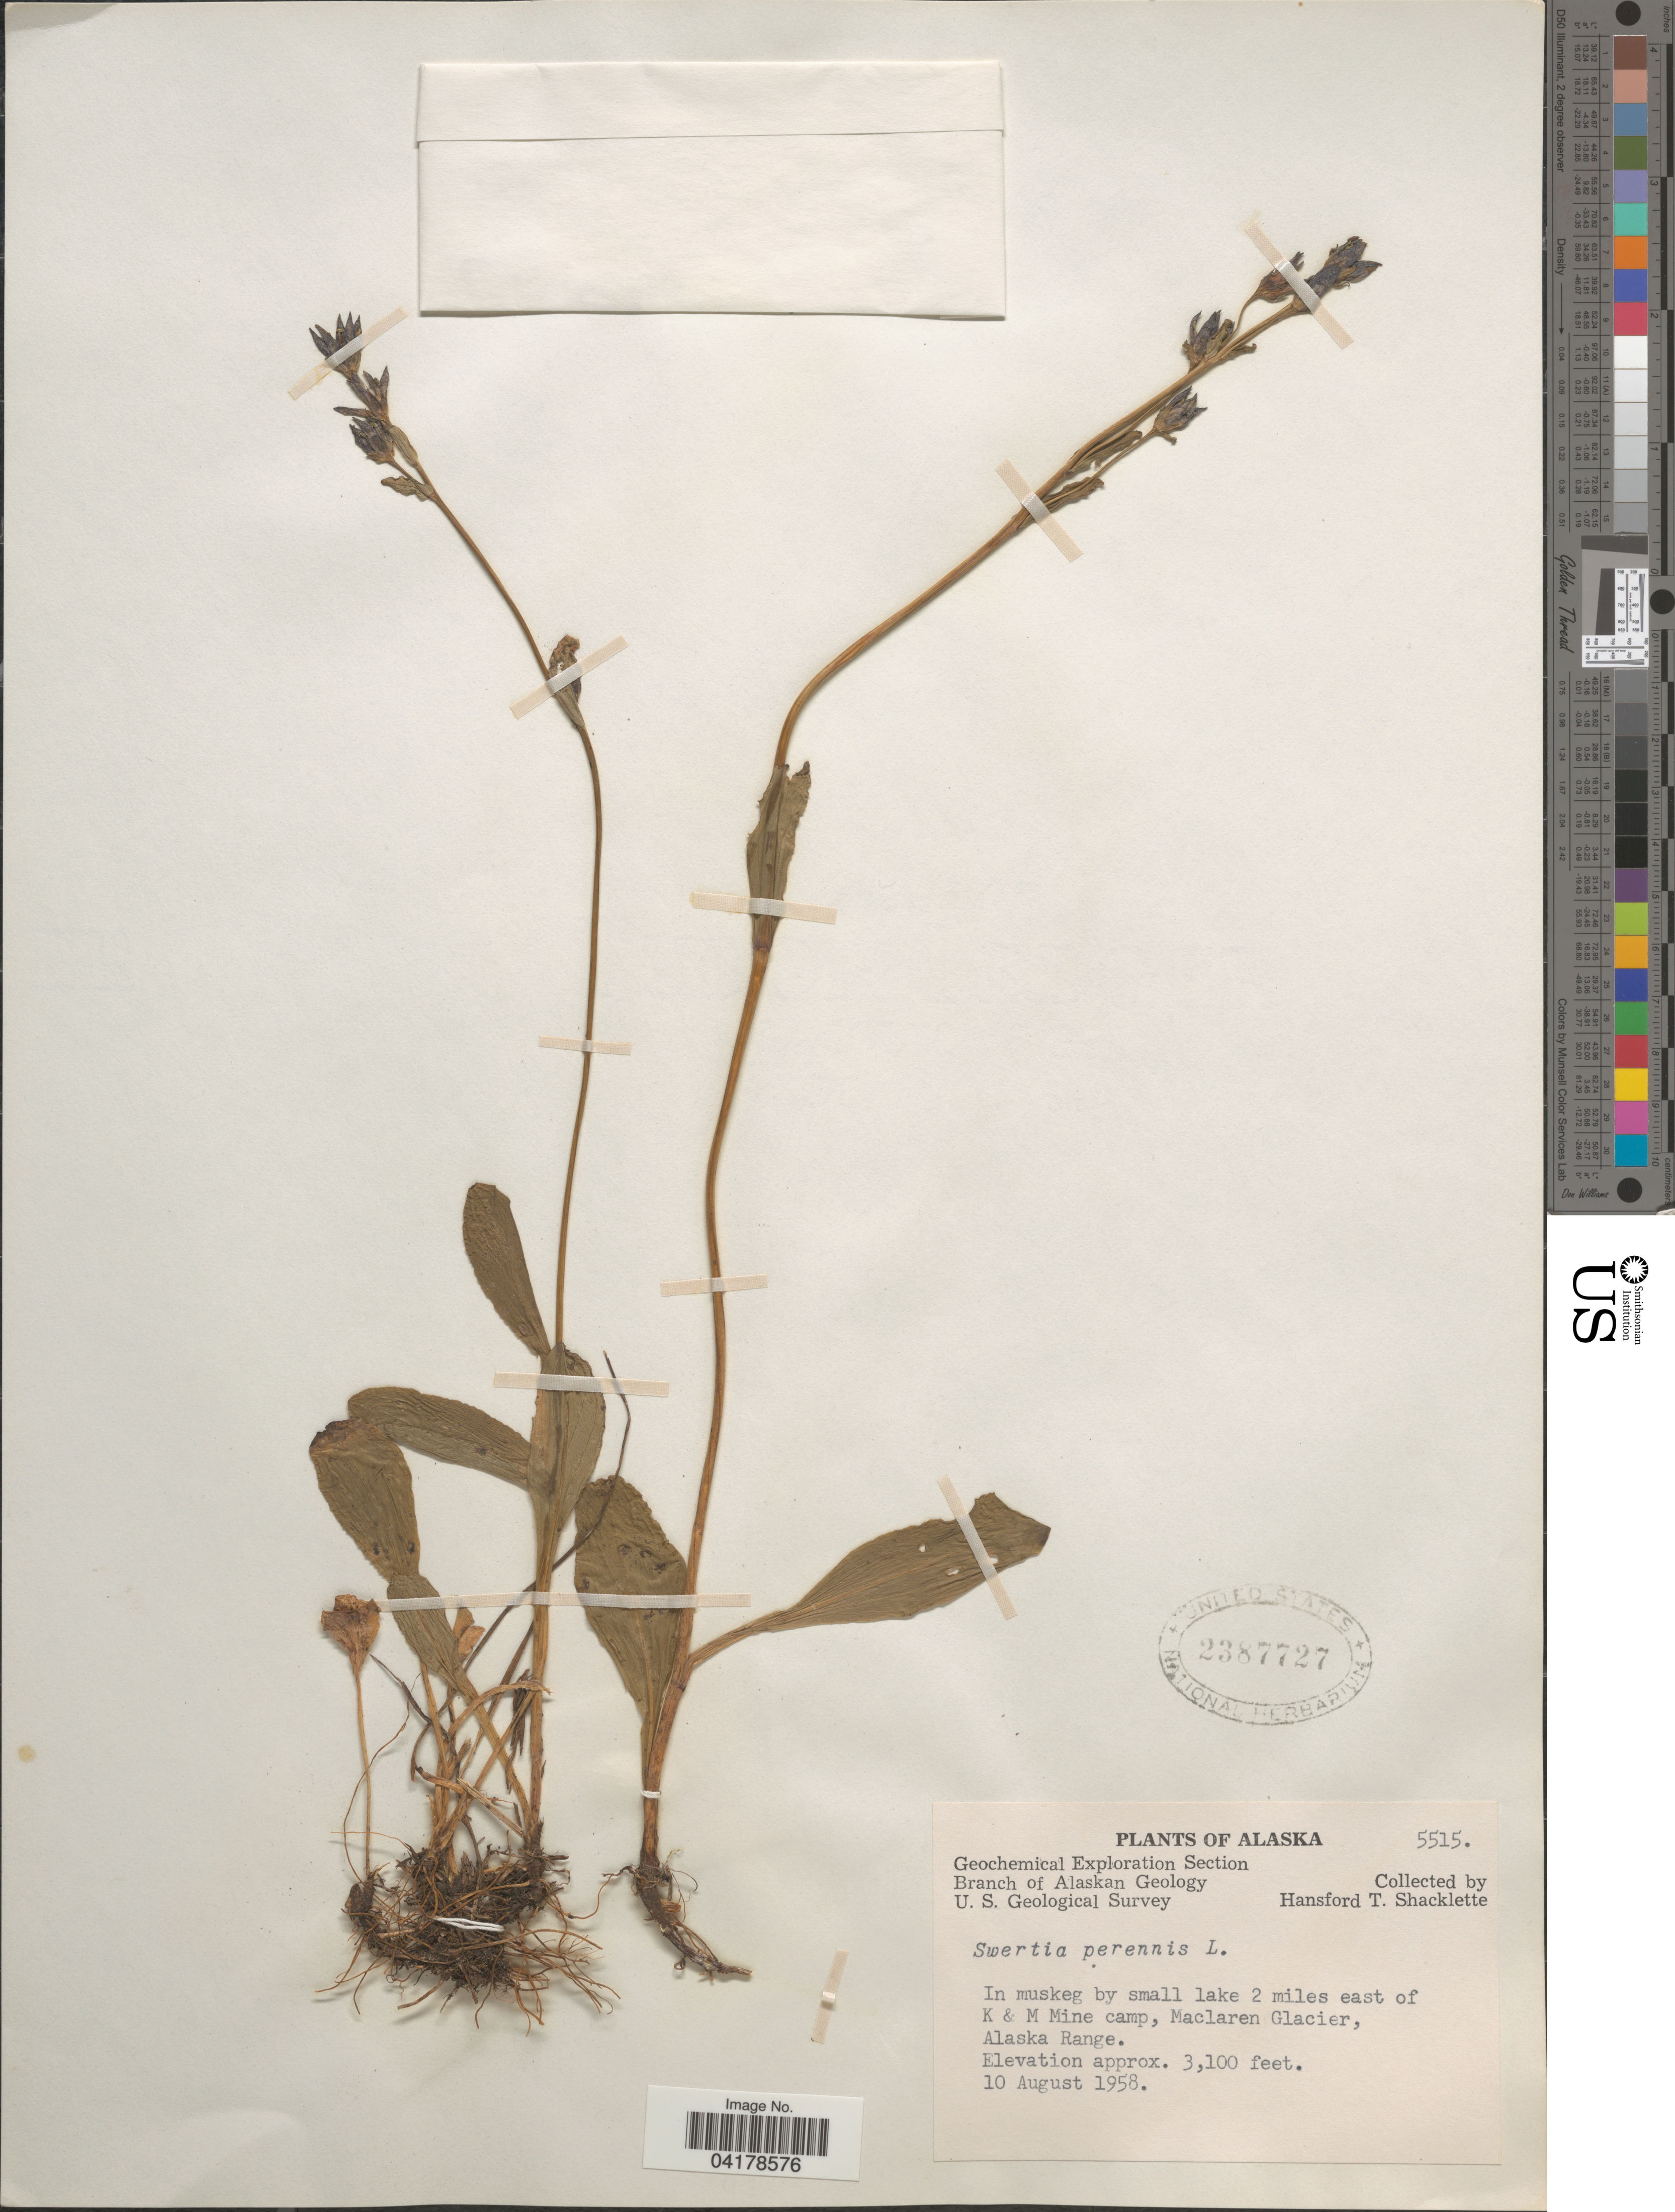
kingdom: Plantae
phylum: Tracheophyta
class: Magnoliopsida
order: Gentianales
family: Gentianaceae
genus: Swertia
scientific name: Swertia perennis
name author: L.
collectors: H. Shacklette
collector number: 5515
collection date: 1958-08-10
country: United States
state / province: Alaska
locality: Geochemical Exploration Section. U. S. Geological Survey. In muskeg by small lake 2 miles east of K & M Mine camp, Maclaren Glacier, Alaska Range.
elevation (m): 945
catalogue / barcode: US 2387727